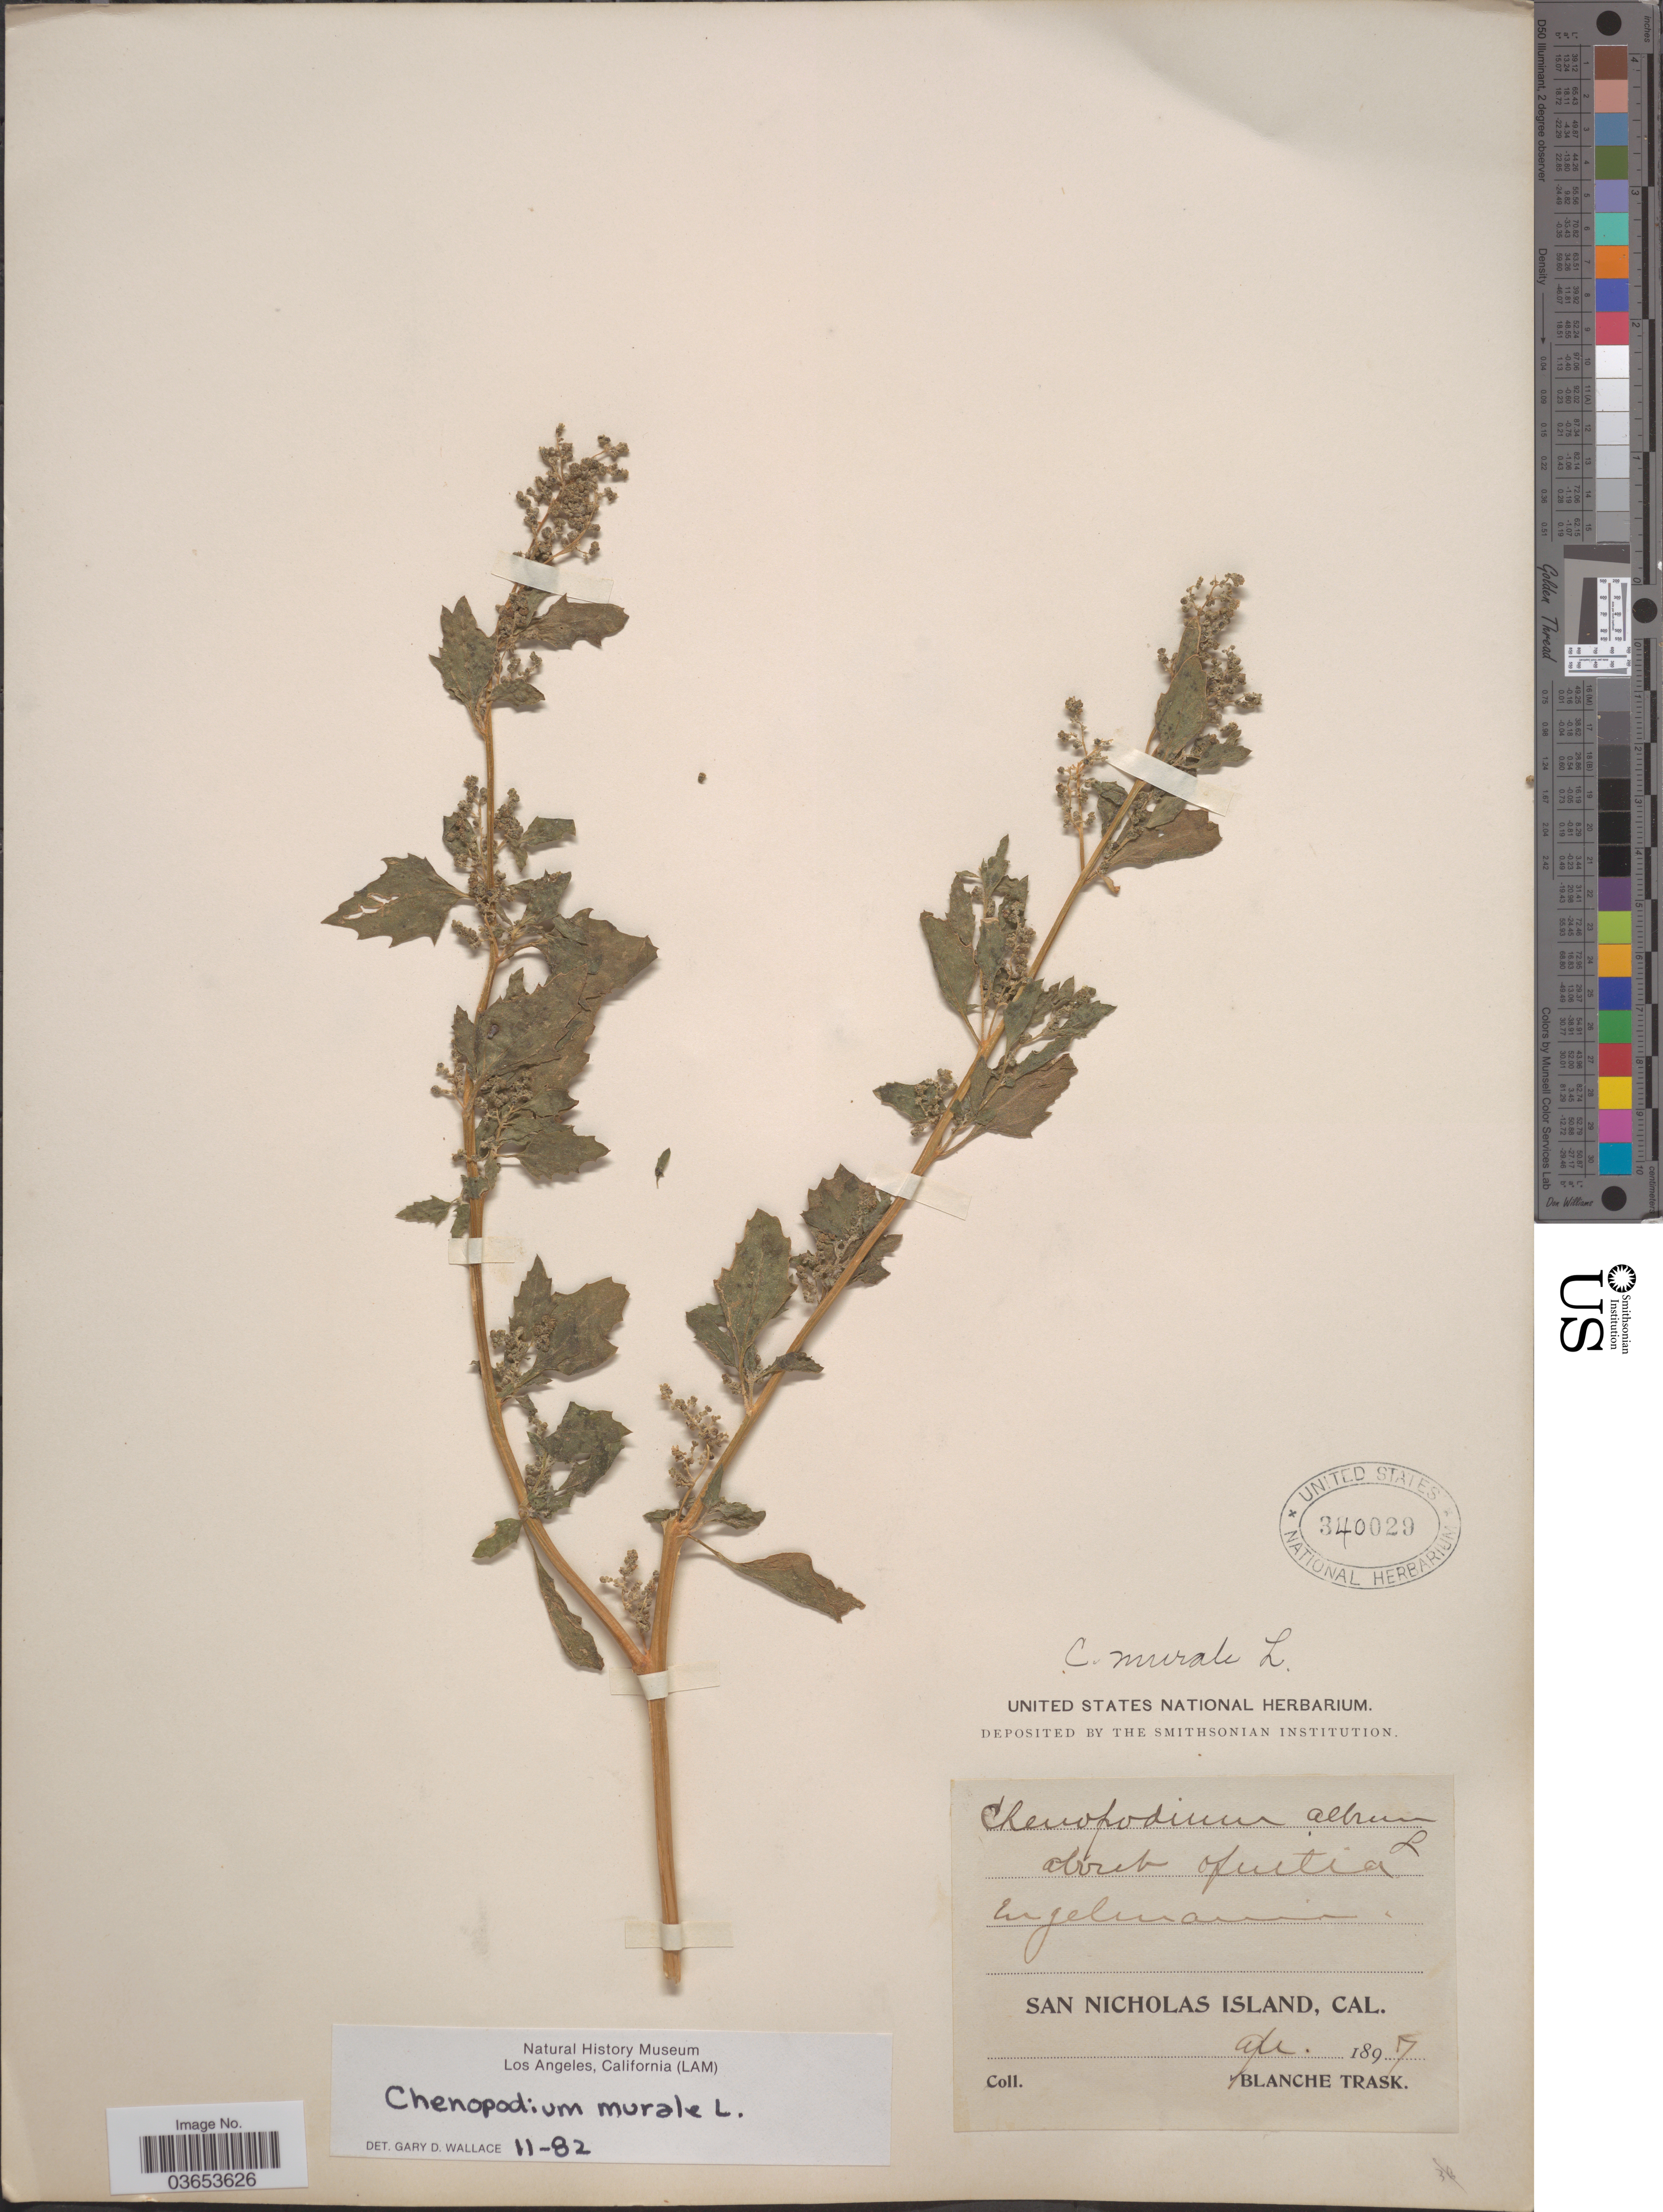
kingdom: Plantae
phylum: Tracheophyta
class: Magnoliopsida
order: Caryophyllales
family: Amaranthaceae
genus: Chenopodium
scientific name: Chenopodium murale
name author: L.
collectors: B. Trask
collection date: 1897-04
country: United States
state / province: California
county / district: Ventura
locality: San Nicholas Island.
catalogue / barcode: US 340029